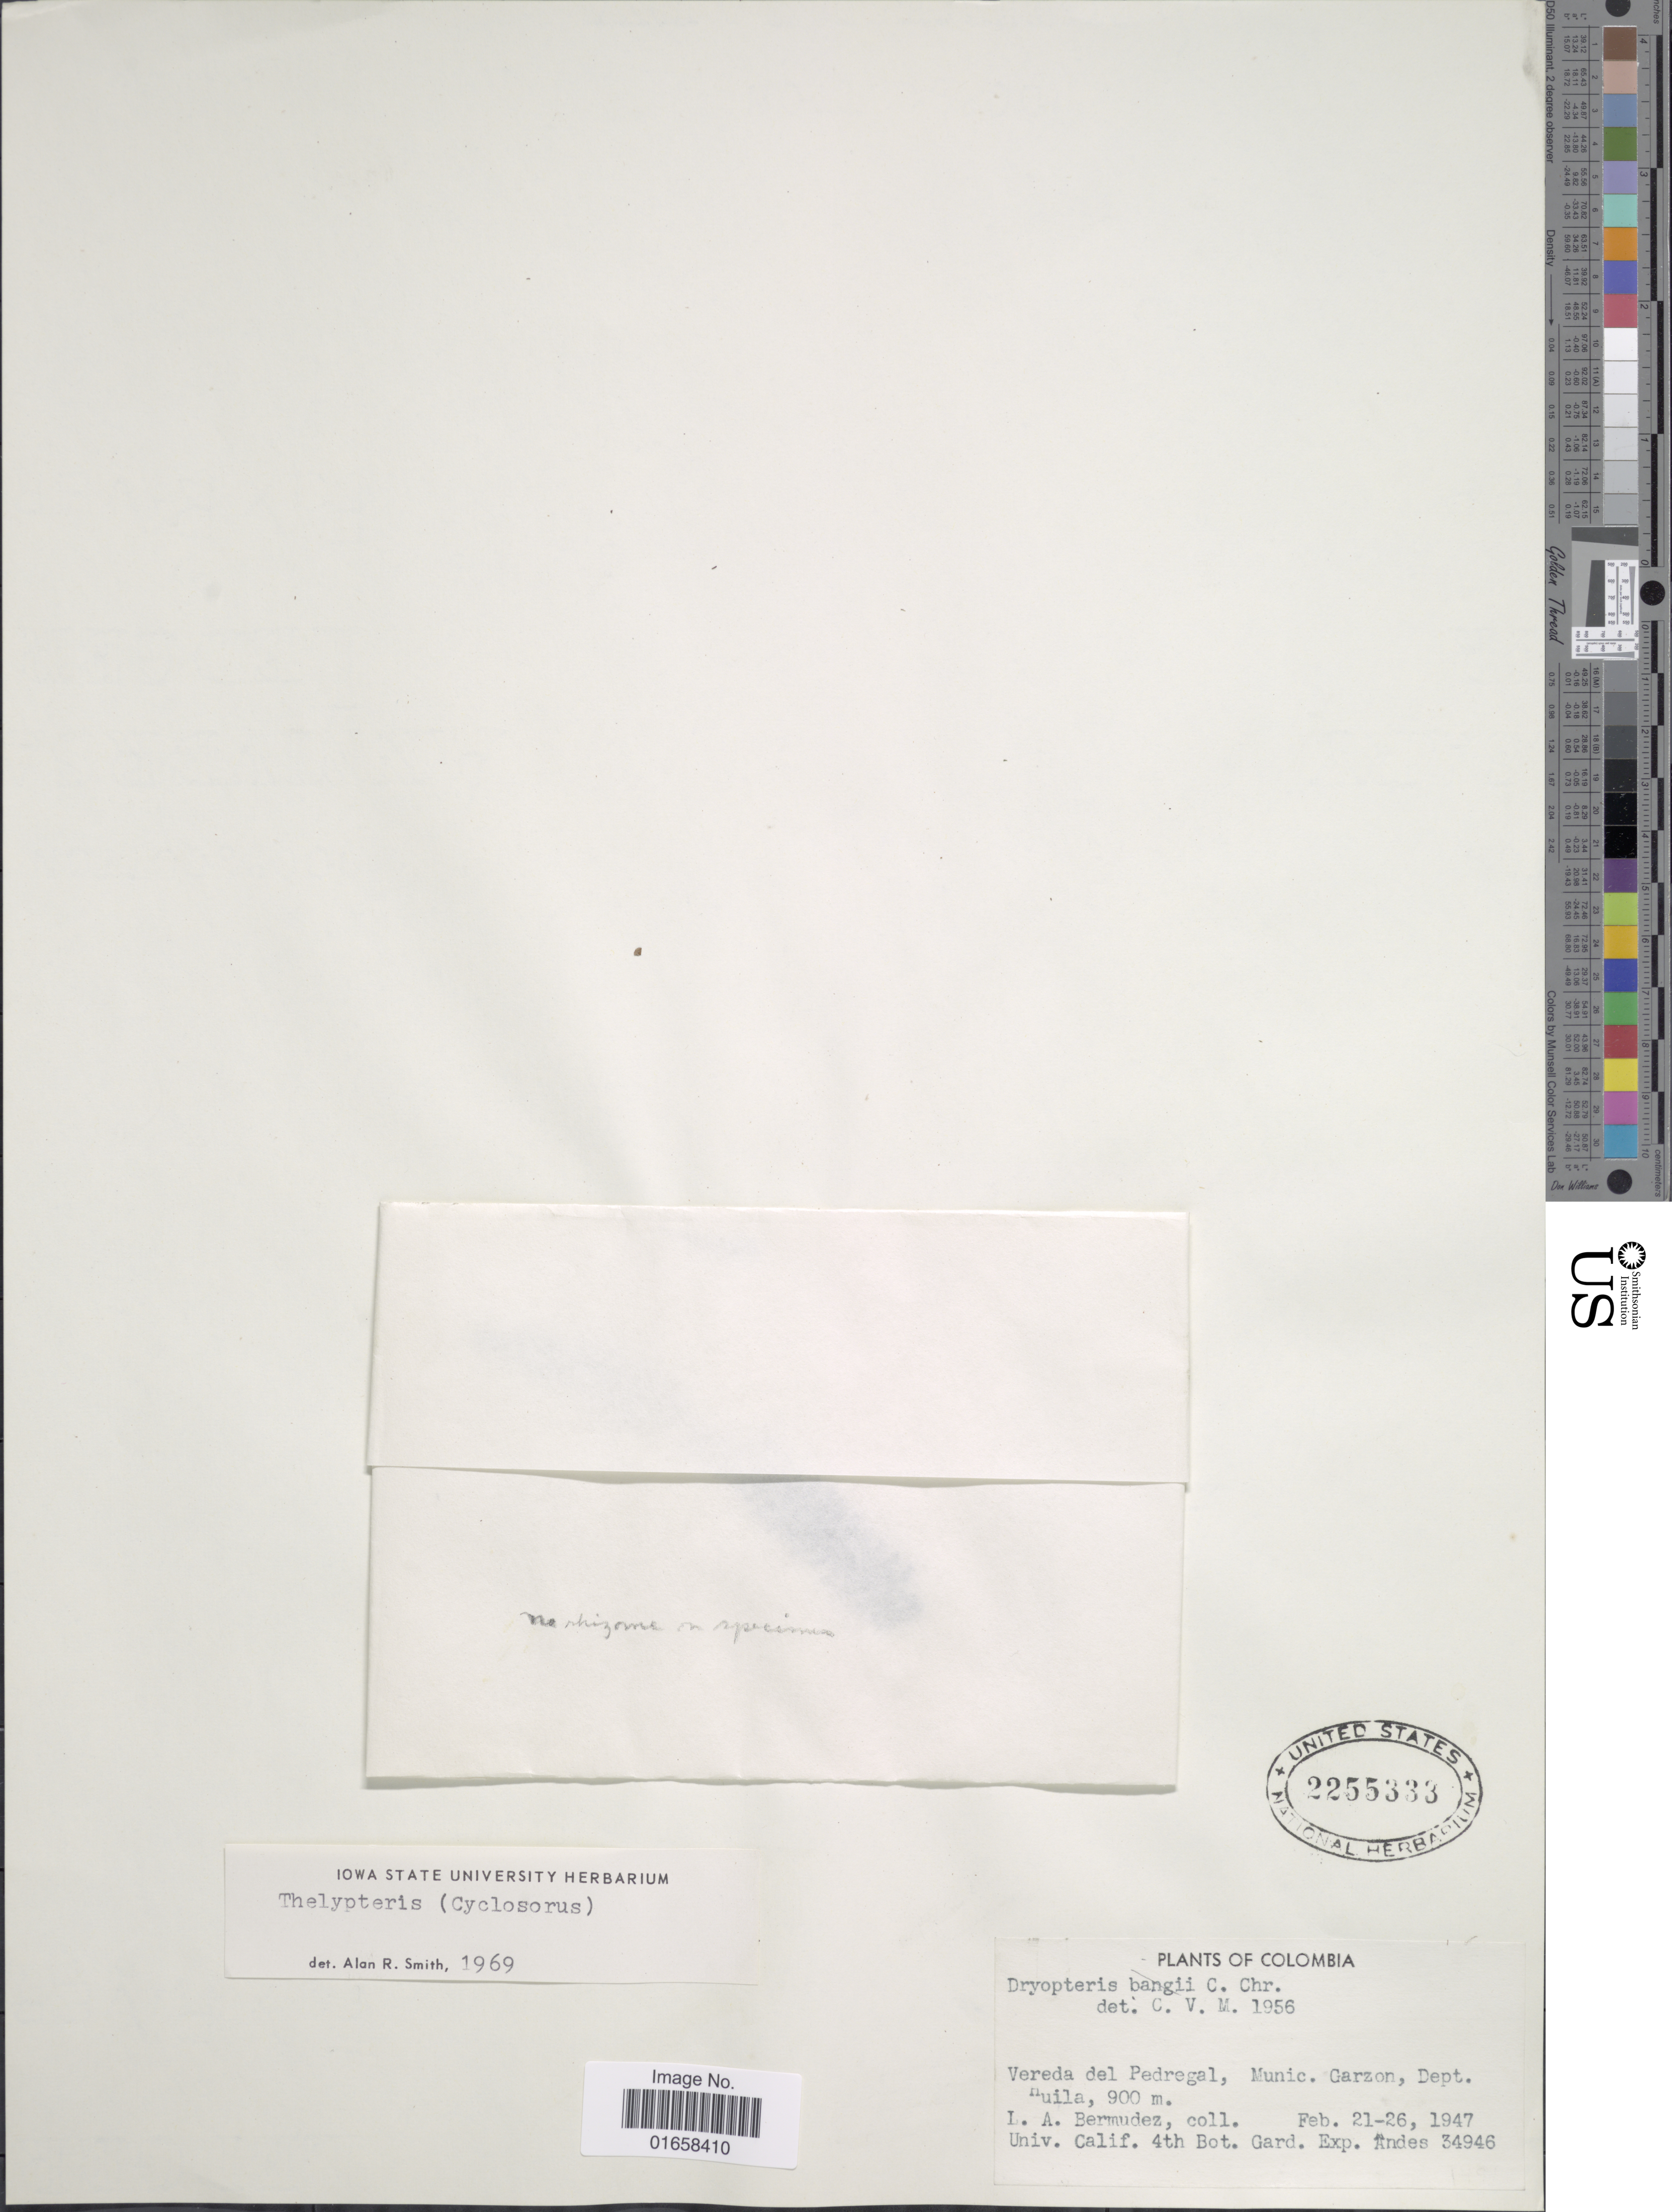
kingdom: Plantae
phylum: Tracheophyta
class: Polypodiopsida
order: Polypodiales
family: Thelypteridaceae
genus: Christella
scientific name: Christella sp.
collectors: L. Bermudez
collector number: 34946?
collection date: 1947-02-21/1947-02-26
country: Colombia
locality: Vereda del Pedregal, Munic. garzon, Dept. Ruila.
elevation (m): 900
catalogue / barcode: US 2255333